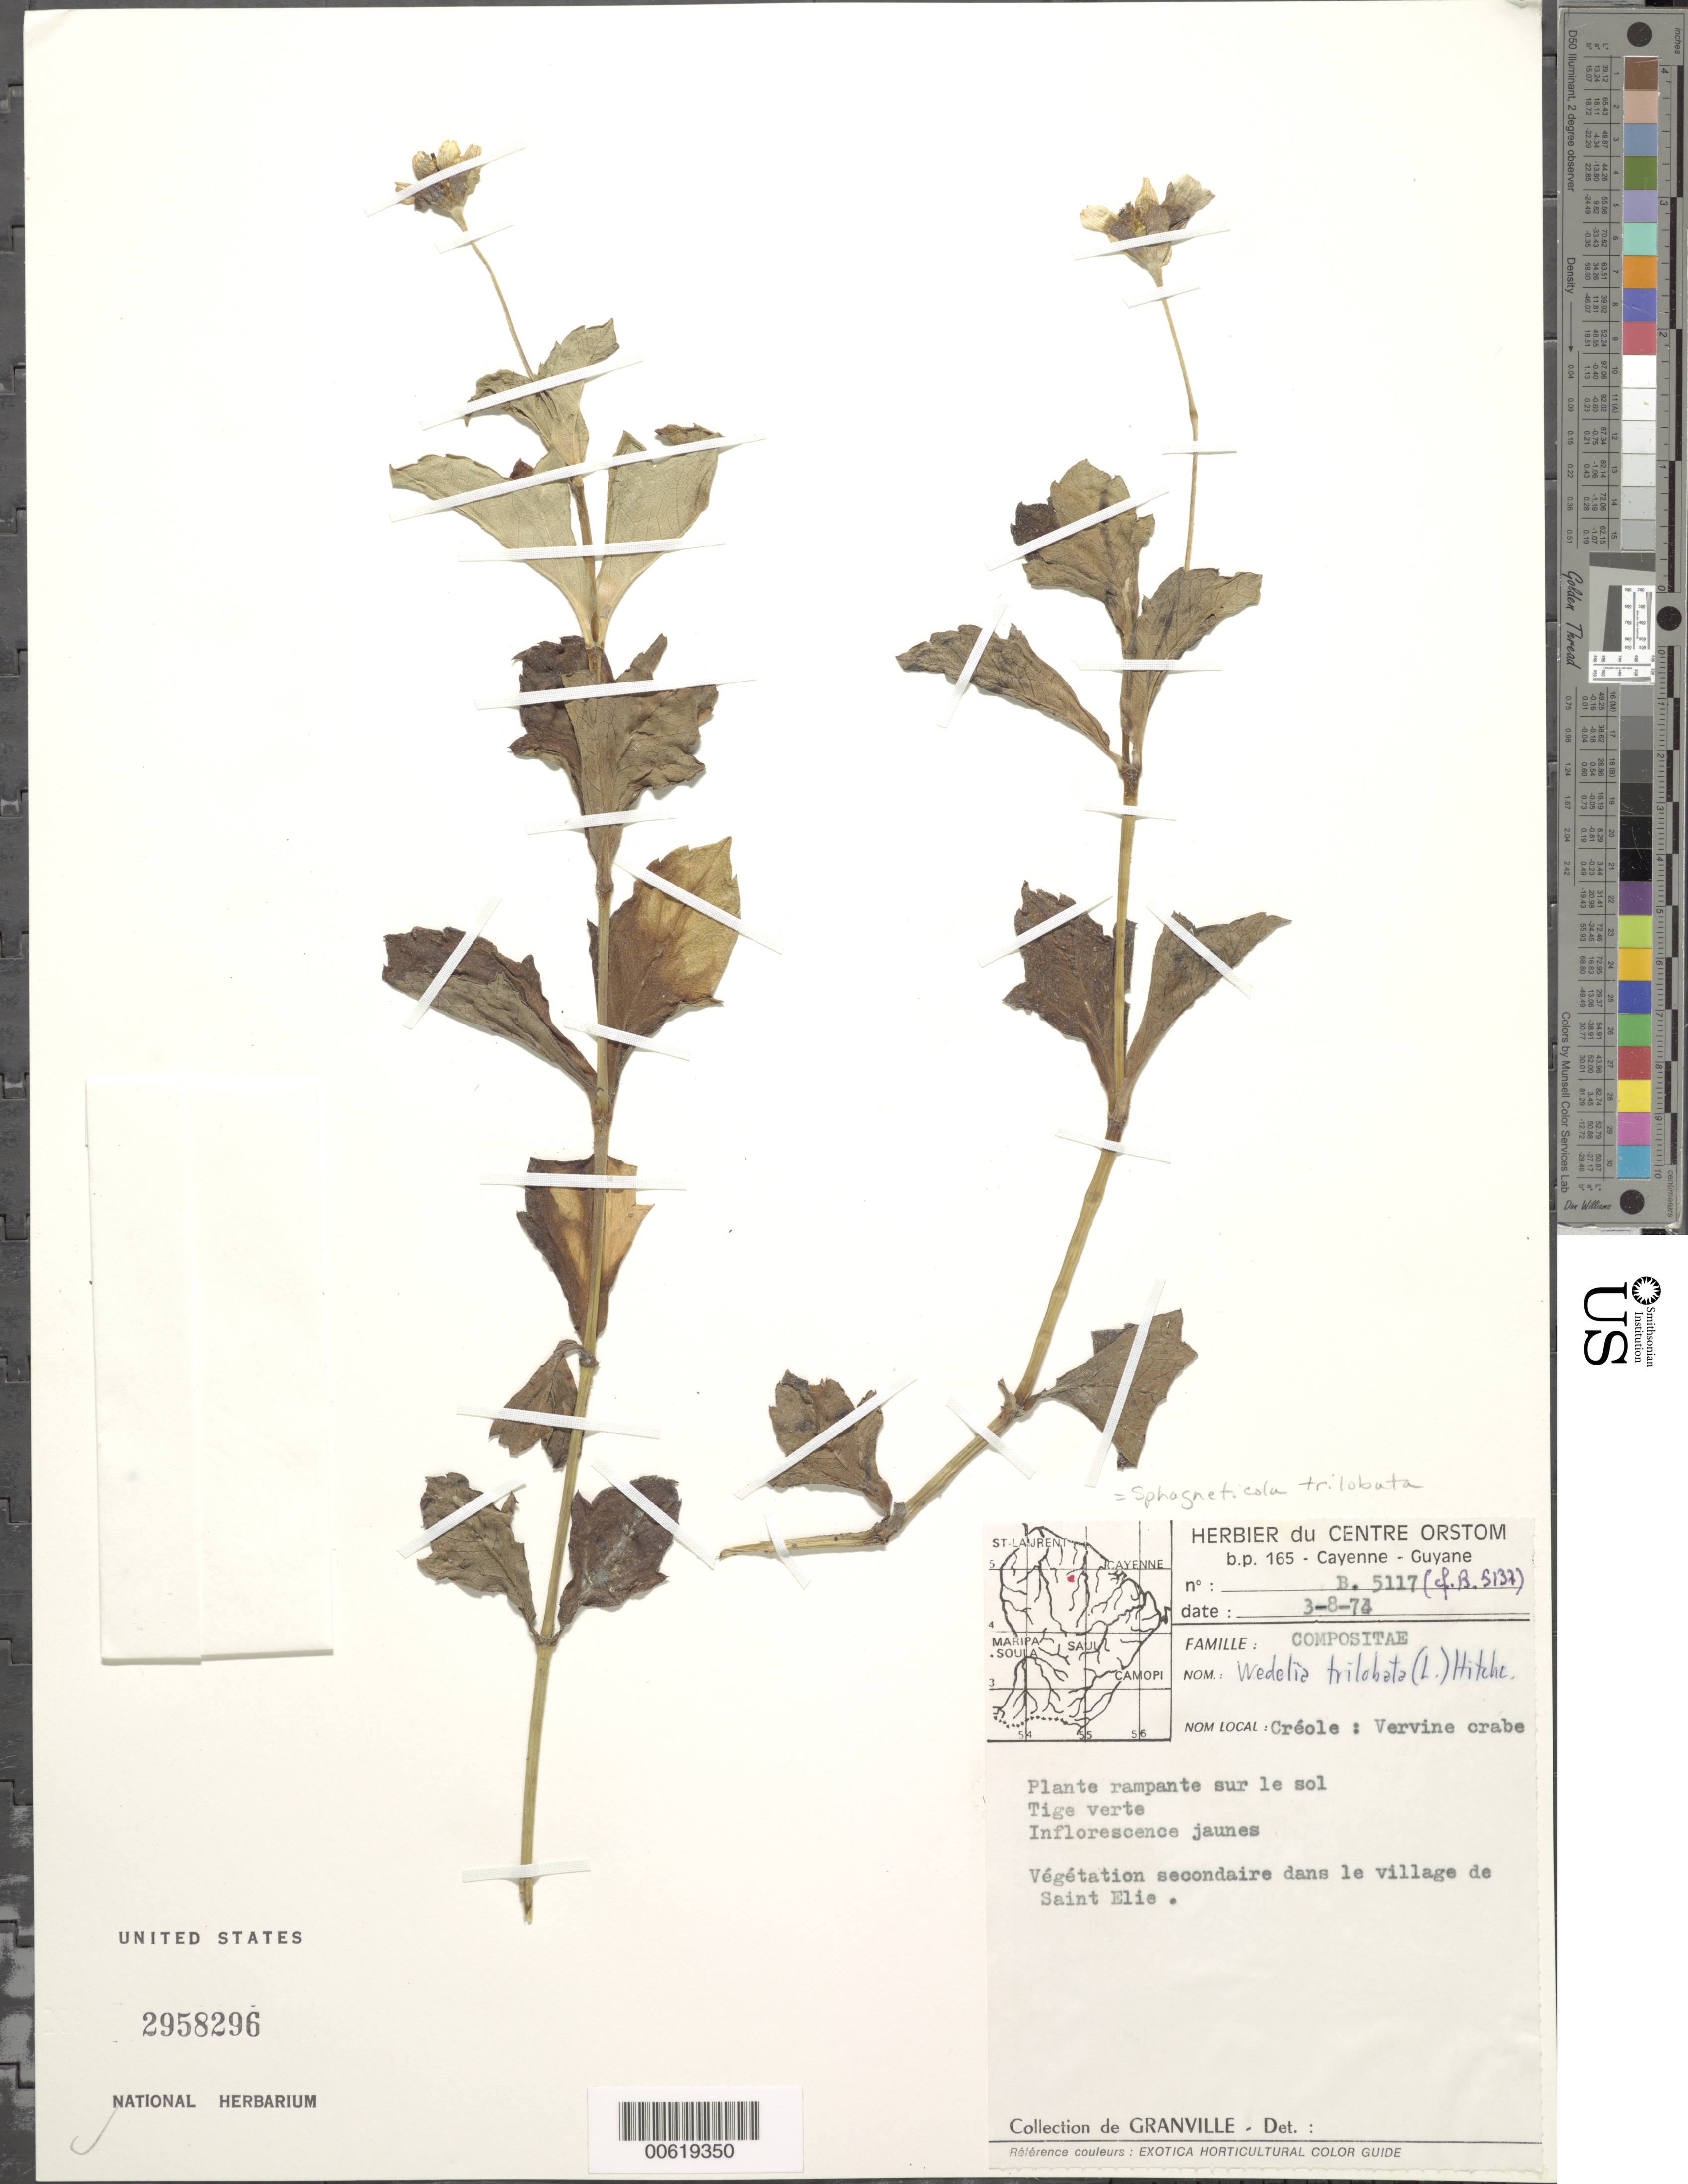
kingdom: Plantae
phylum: Tracheophyta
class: Magnoliopsida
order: Asterales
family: Asteraceae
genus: Sphagneticola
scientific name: Sphagneticola trilobata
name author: (L.) Pruski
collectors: J.-J. de Granville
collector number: B 5117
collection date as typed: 3-Aug-74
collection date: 1974-08-03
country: French Guiana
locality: Saint-Élie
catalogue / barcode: US 2958296